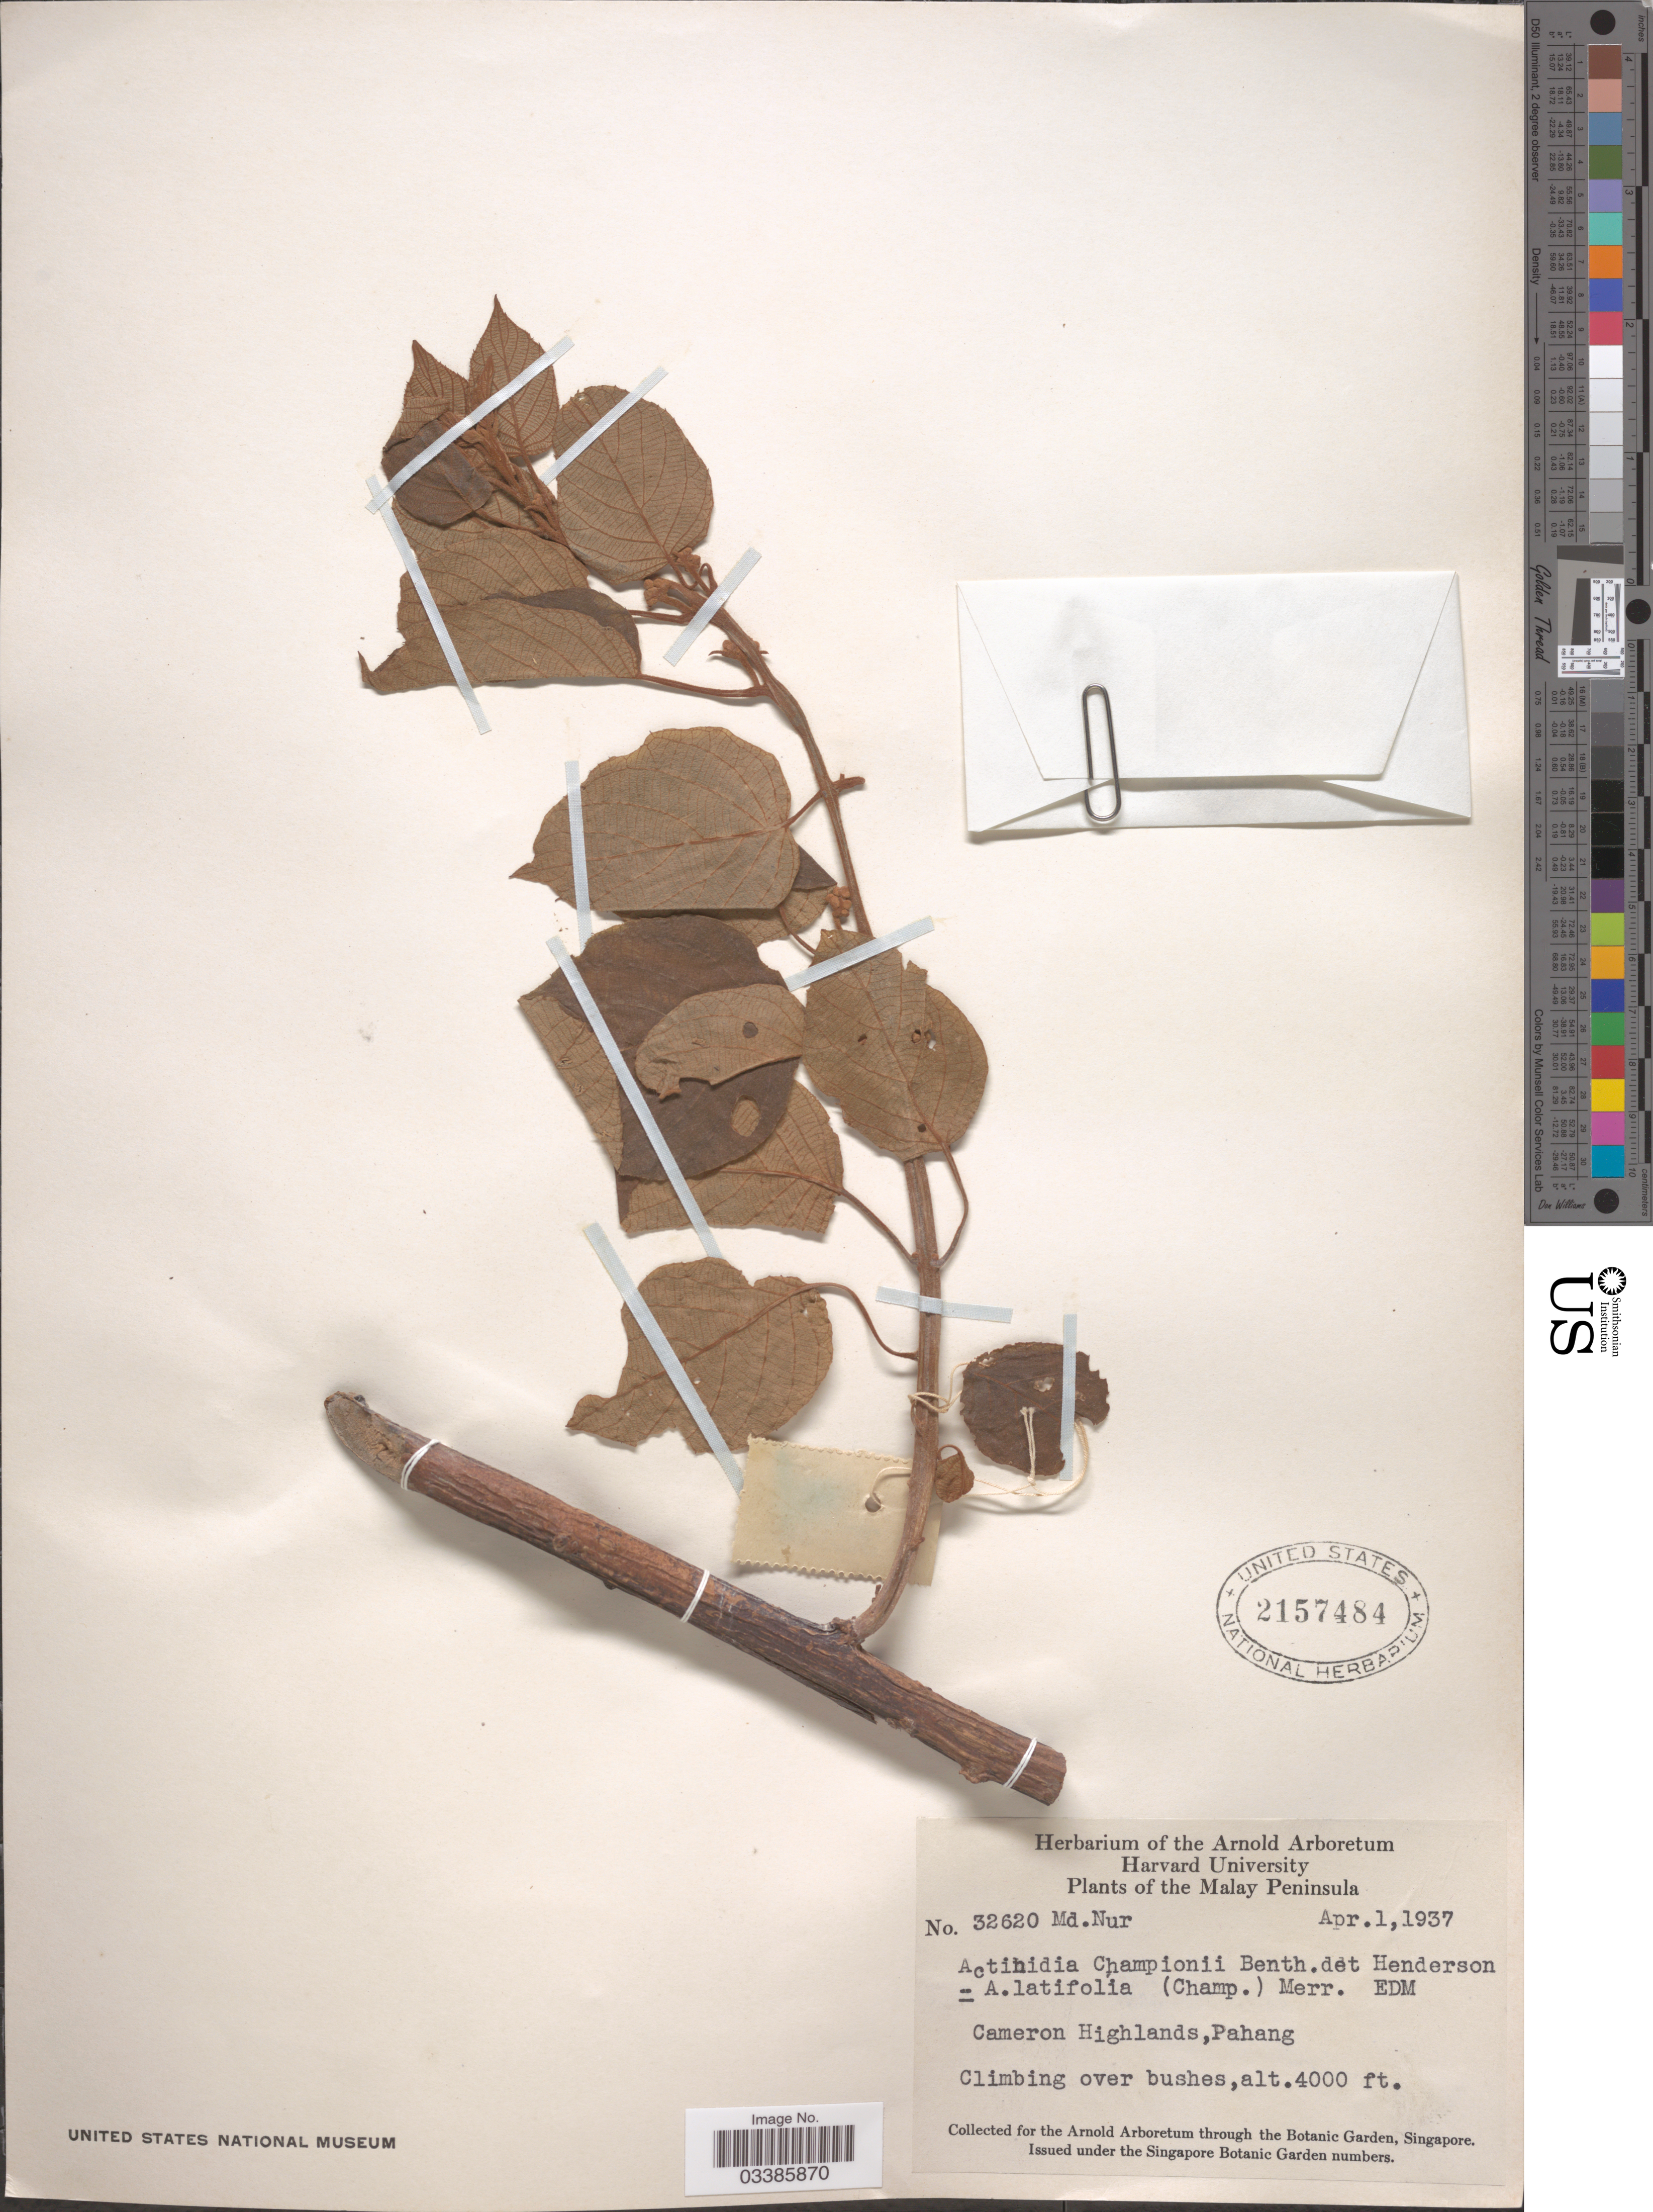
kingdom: Plantae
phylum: Tracheophyta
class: Magnoliopsida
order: Ericales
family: Actinidiaceae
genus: Actinidia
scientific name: Actinidia latifolia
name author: (Gardner & Champ.) Merr.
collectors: M. Nur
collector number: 32620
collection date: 1937-04-01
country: Malaysia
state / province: Pahang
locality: Malay Peninsula. Cameron Highlands.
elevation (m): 1219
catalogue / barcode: US 2157484